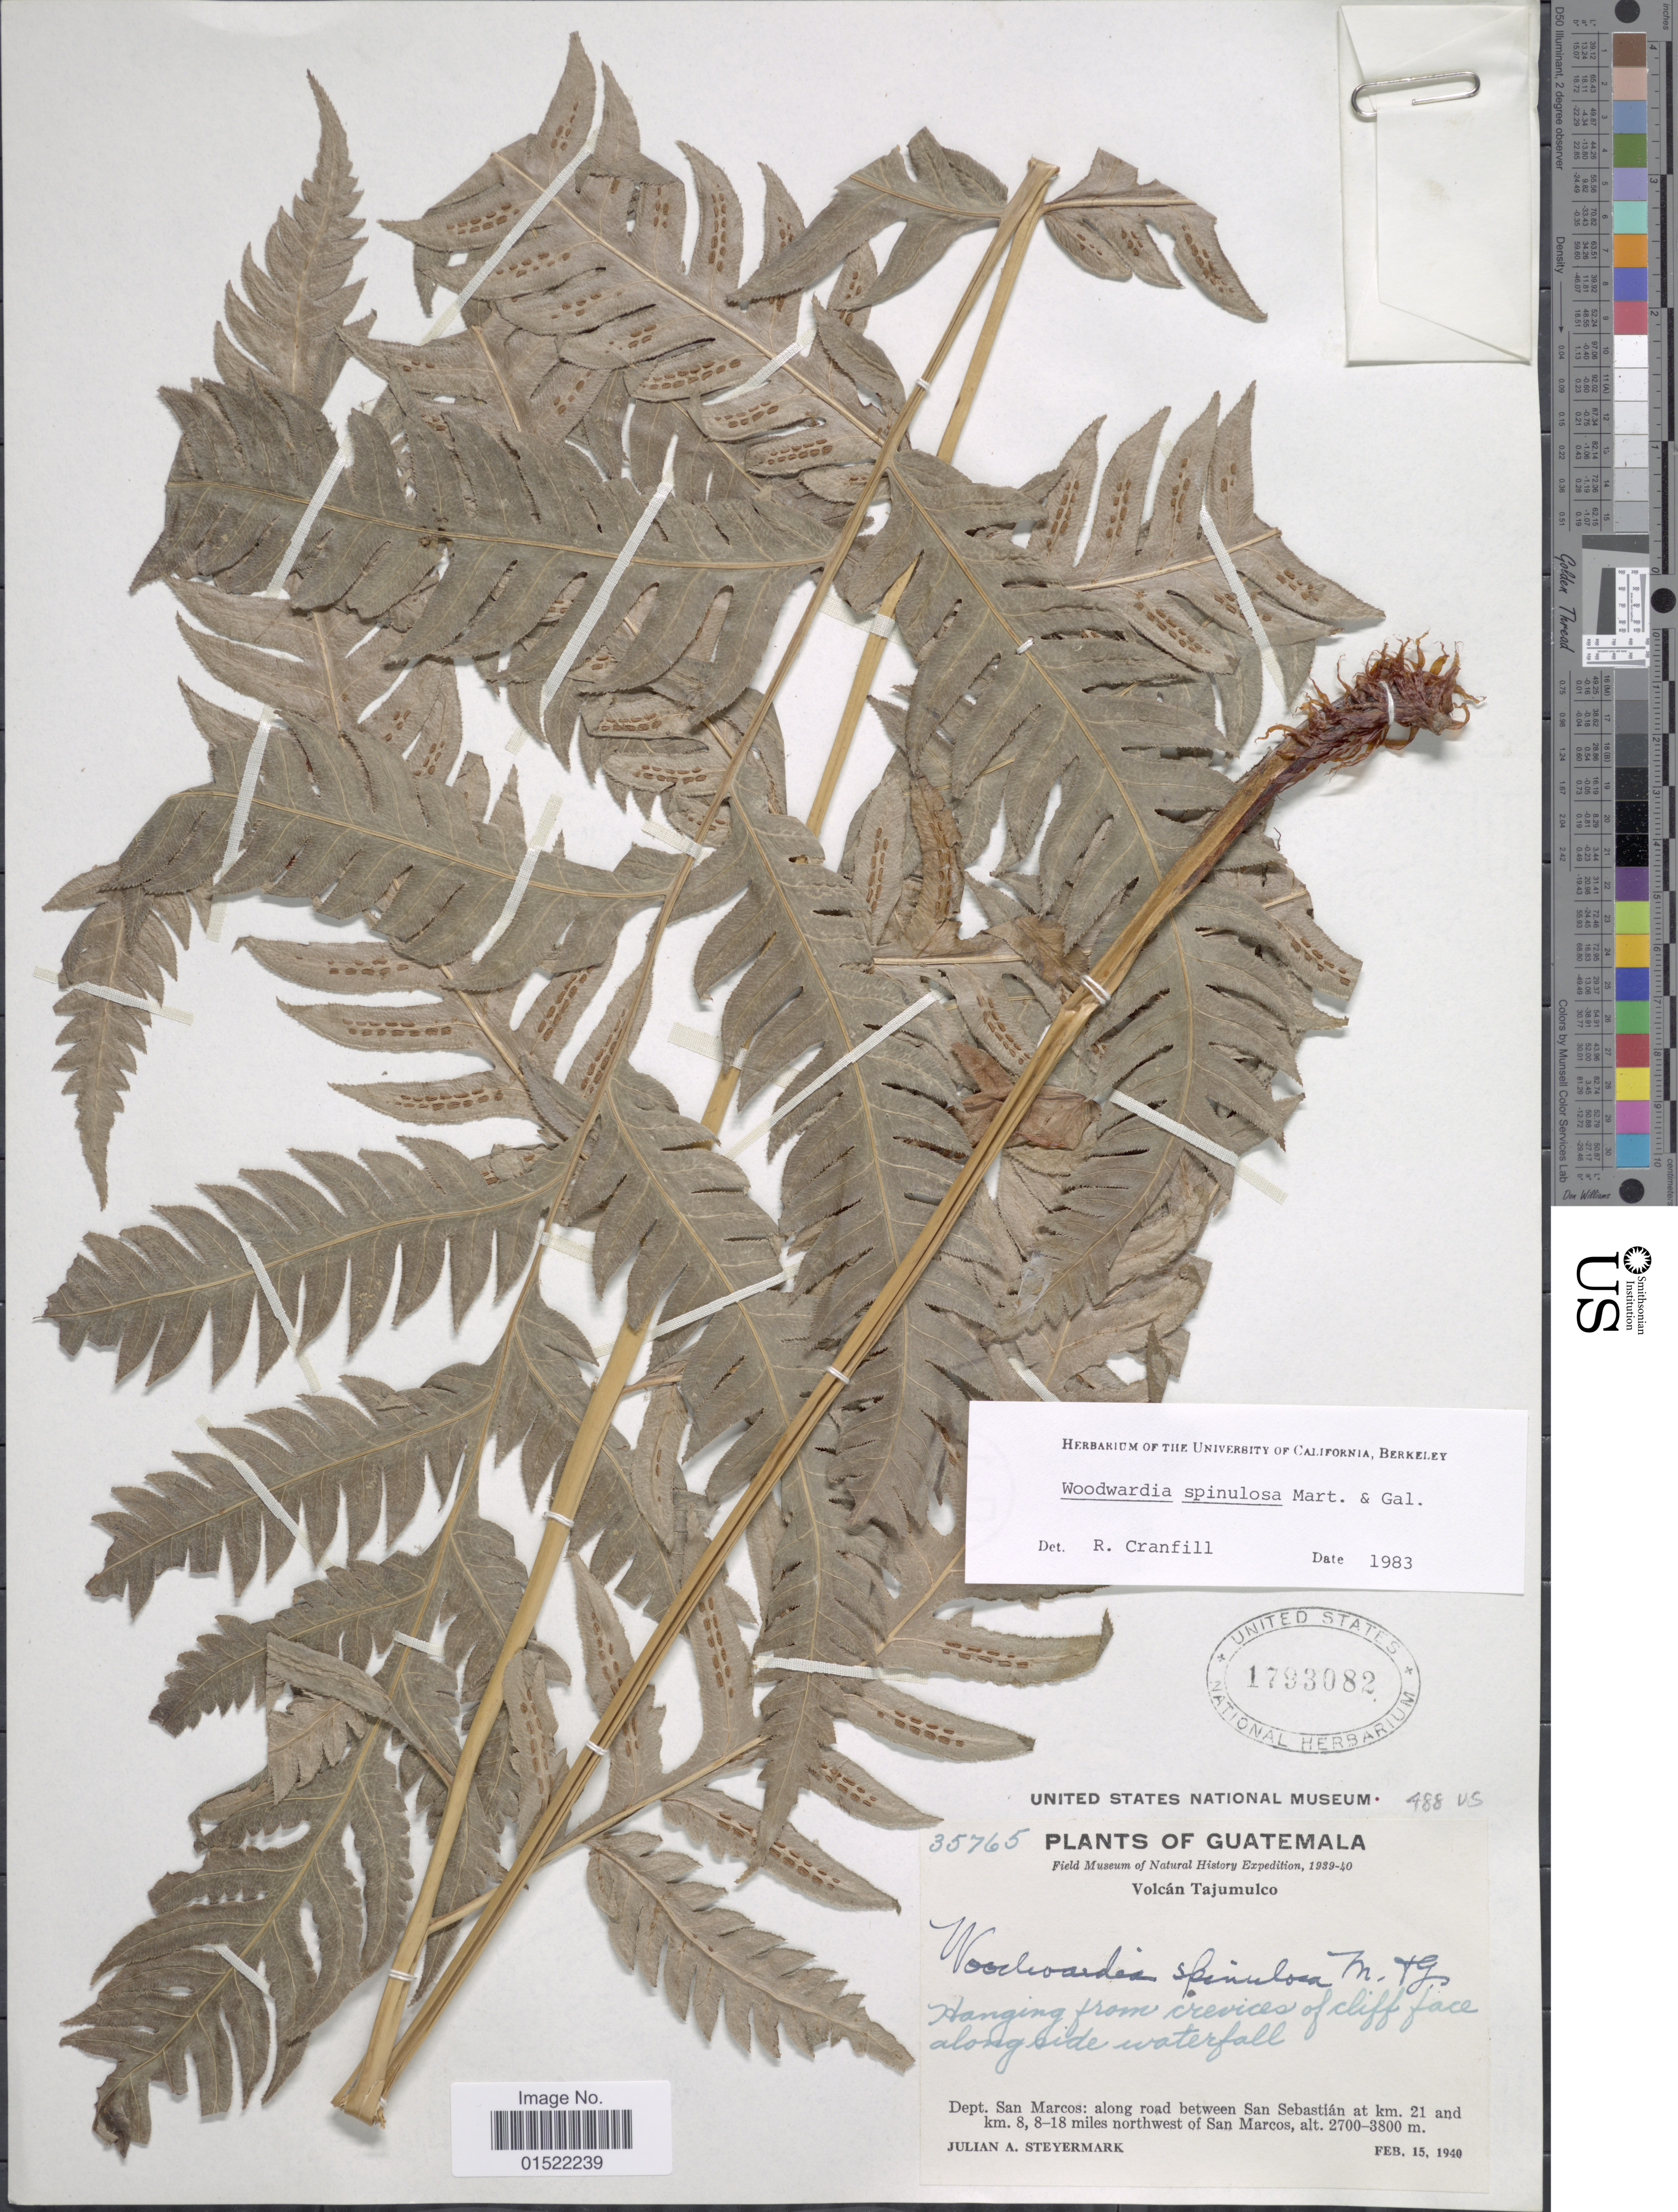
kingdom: Plantae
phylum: Tracheophyta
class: Polypodiopsida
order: Polypodiales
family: Blechnaceae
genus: Woodwardia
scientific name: Woodwardia spinulosa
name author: M. Martens & Galeotti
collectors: J. Steyermark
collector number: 35765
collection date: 1940-02-15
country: Guatemala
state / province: San Marcos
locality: Volcan Tajumulco, Dept. San Marcos: along road between San Sebastian at km 21 and km 8, 8-18 miles northwest of San Marcos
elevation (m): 2700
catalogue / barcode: US 1793082